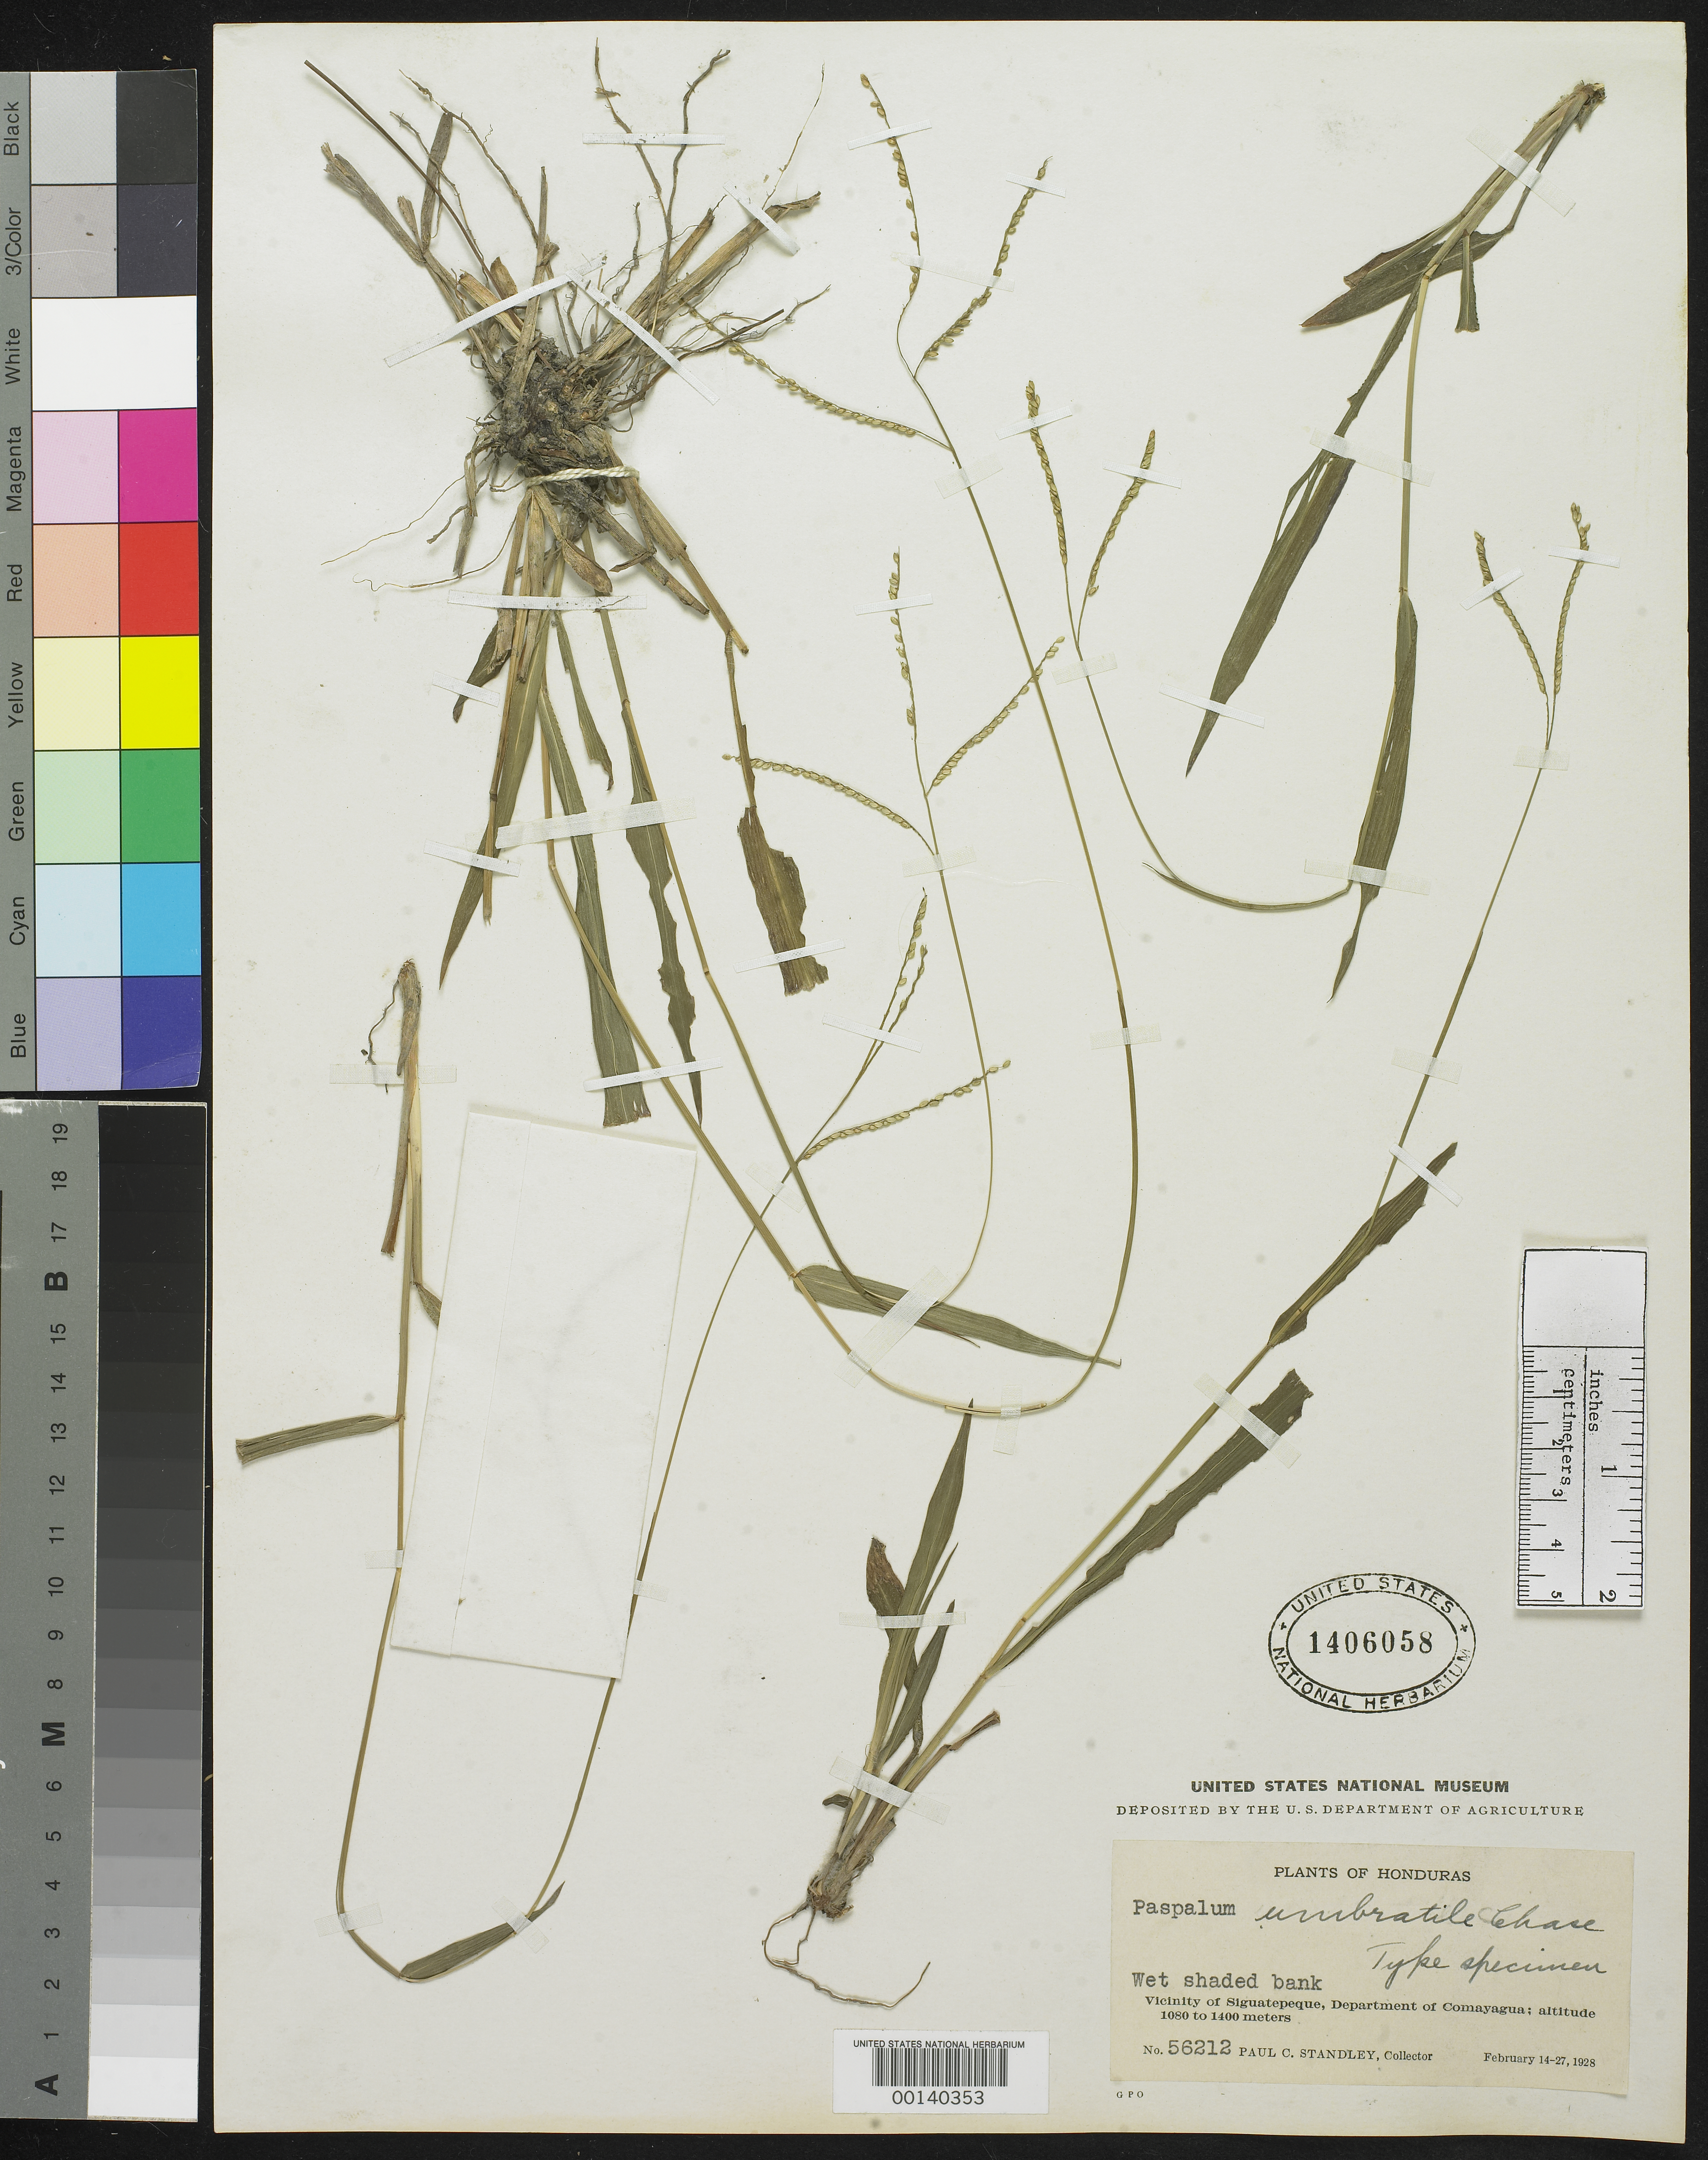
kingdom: Plantae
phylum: Tracheophyta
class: Liliopsida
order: Poales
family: Poaceae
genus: Paspalum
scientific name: Paspalum umbratile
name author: Chase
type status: Holotype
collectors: P. C. Standley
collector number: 56212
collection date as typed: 14 Feb 1928 to 27 Feb 1928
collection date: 1928-02-14/1928-02-27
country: Honduras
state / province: Comayagua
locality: Near Siguatepeque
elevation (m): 1080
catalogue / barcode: US 1406058